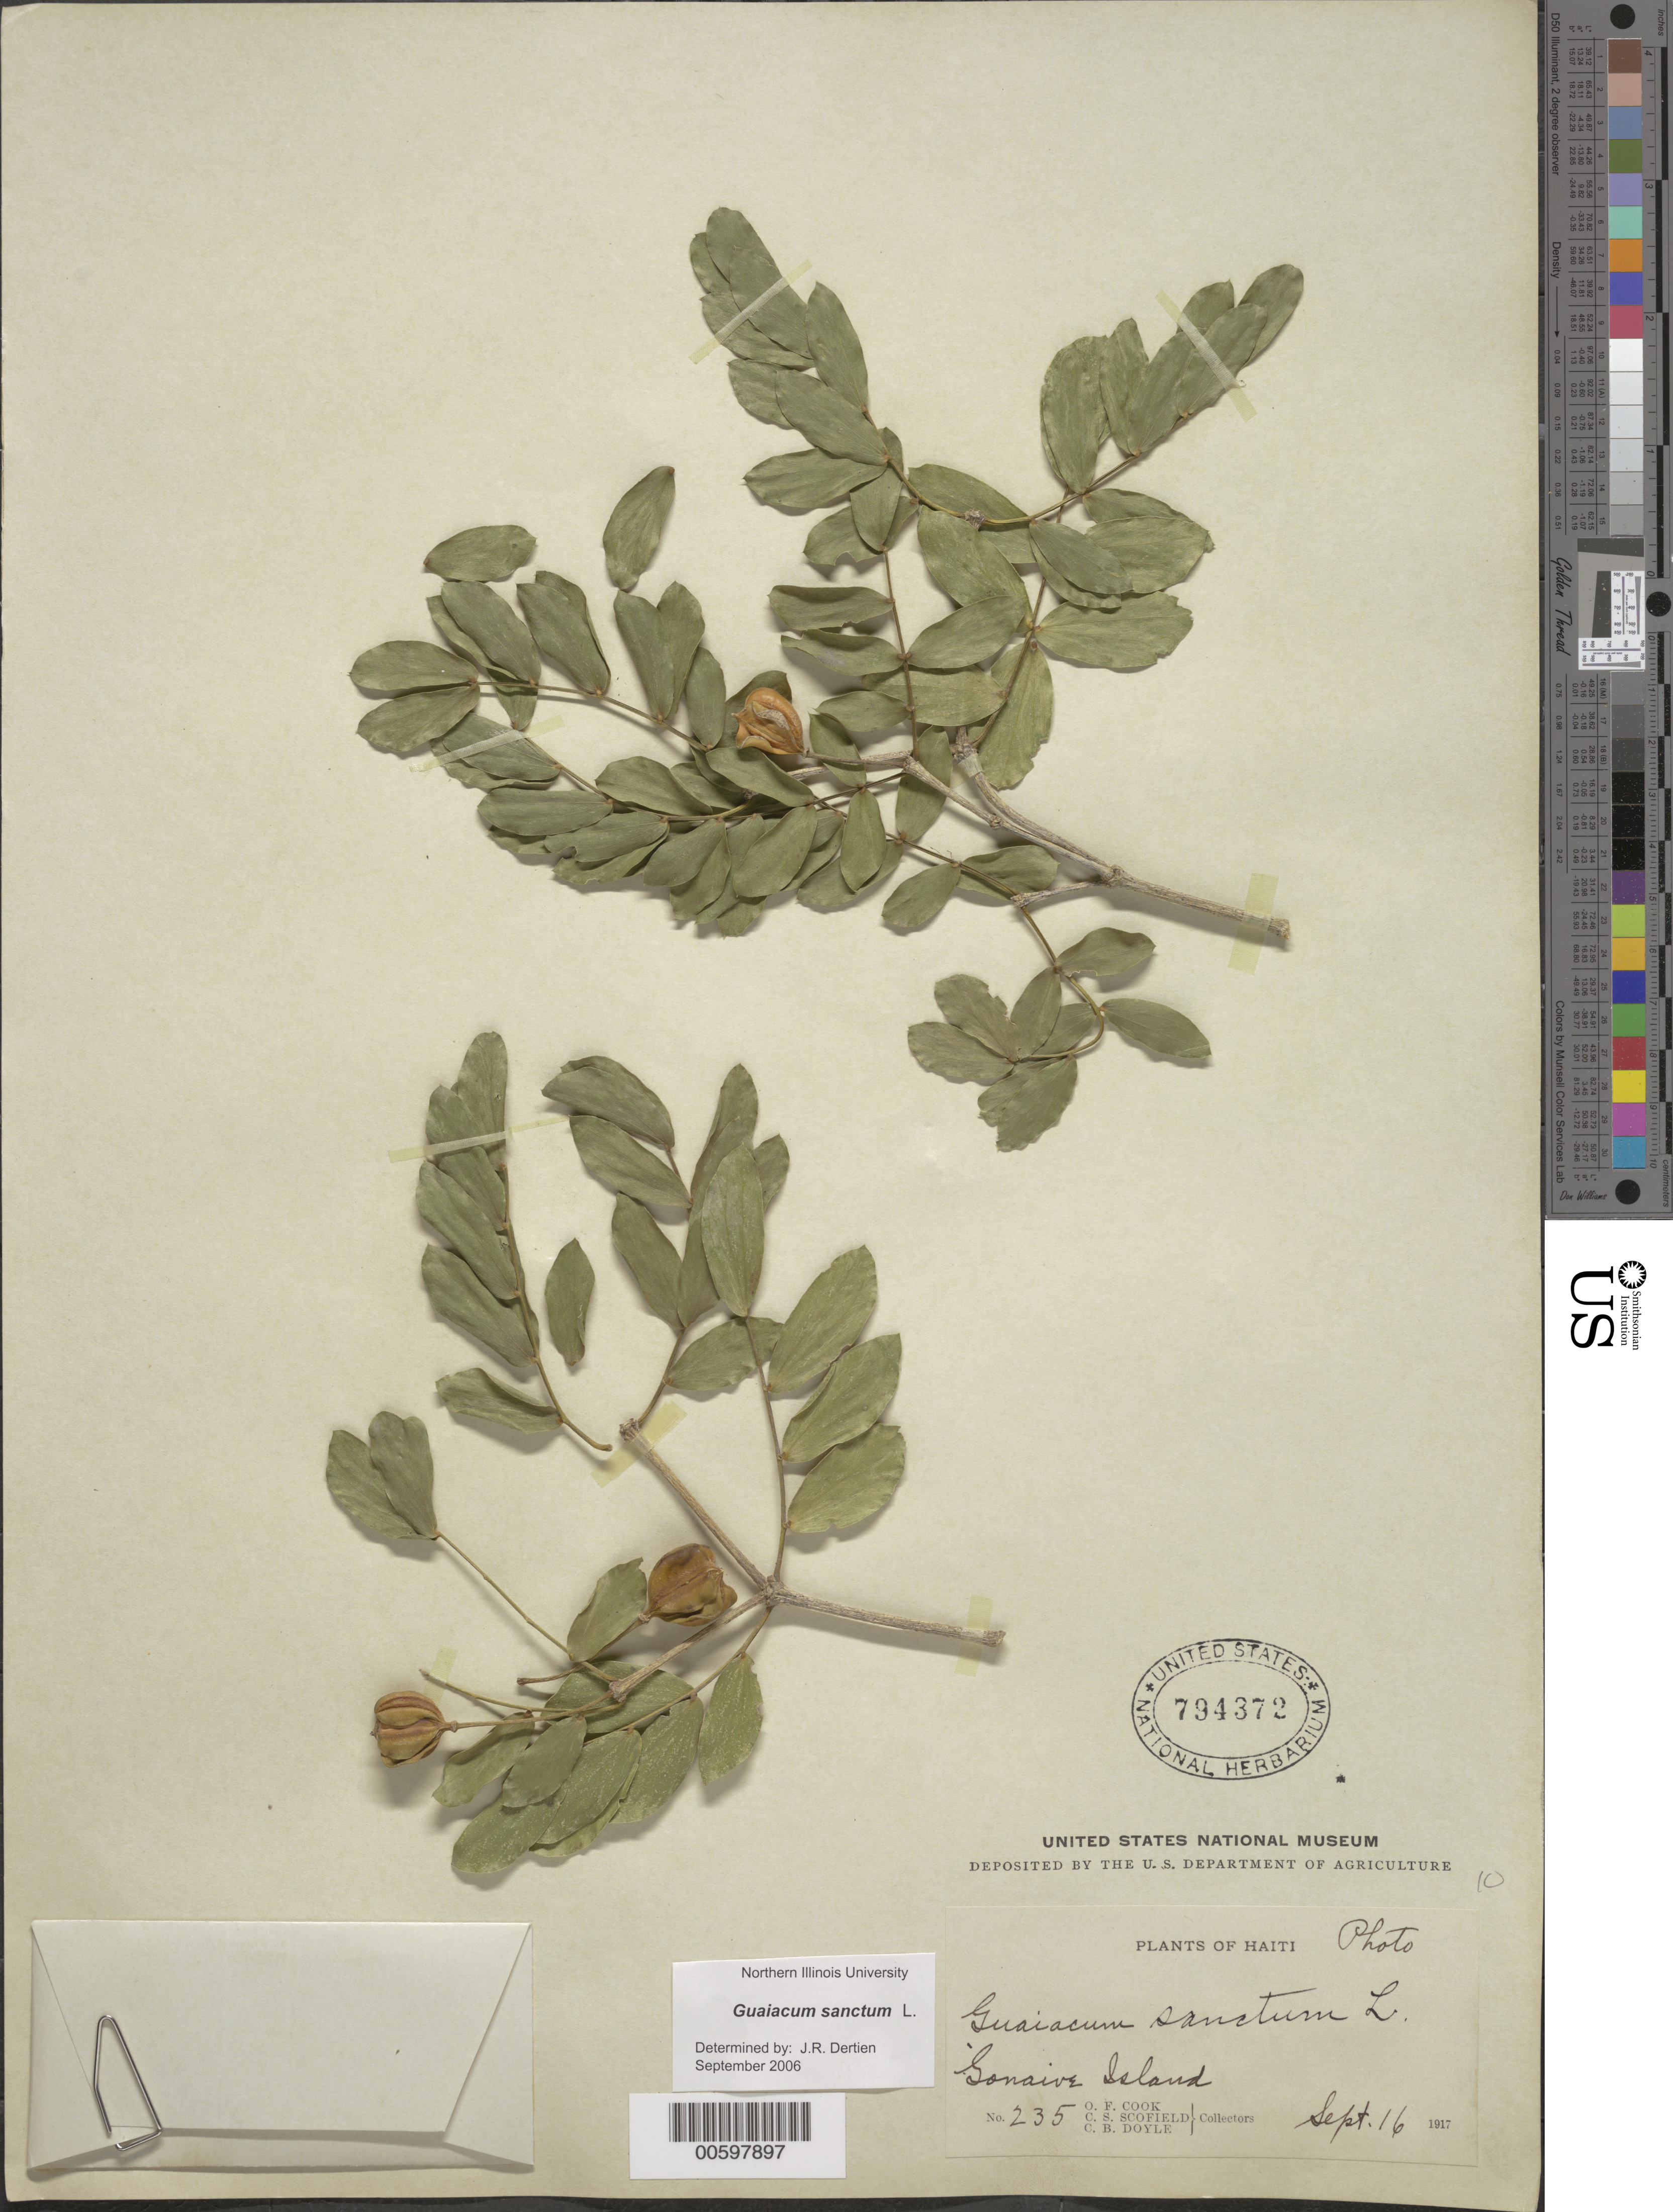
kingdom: Plantae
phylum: Tracheophyta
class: Magnoliopsida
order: Zygophyllales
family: Zygophyllaceae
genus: Guaiacum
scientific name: Guaiacum sanctum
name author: L.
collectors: O. F. Cook, C. Scofield & C. Doyle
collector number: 235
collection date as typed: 16 Sep 1917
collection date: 1917-09-16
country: Haiti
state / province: Ouest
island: Gonave Island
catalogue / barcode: US 794372